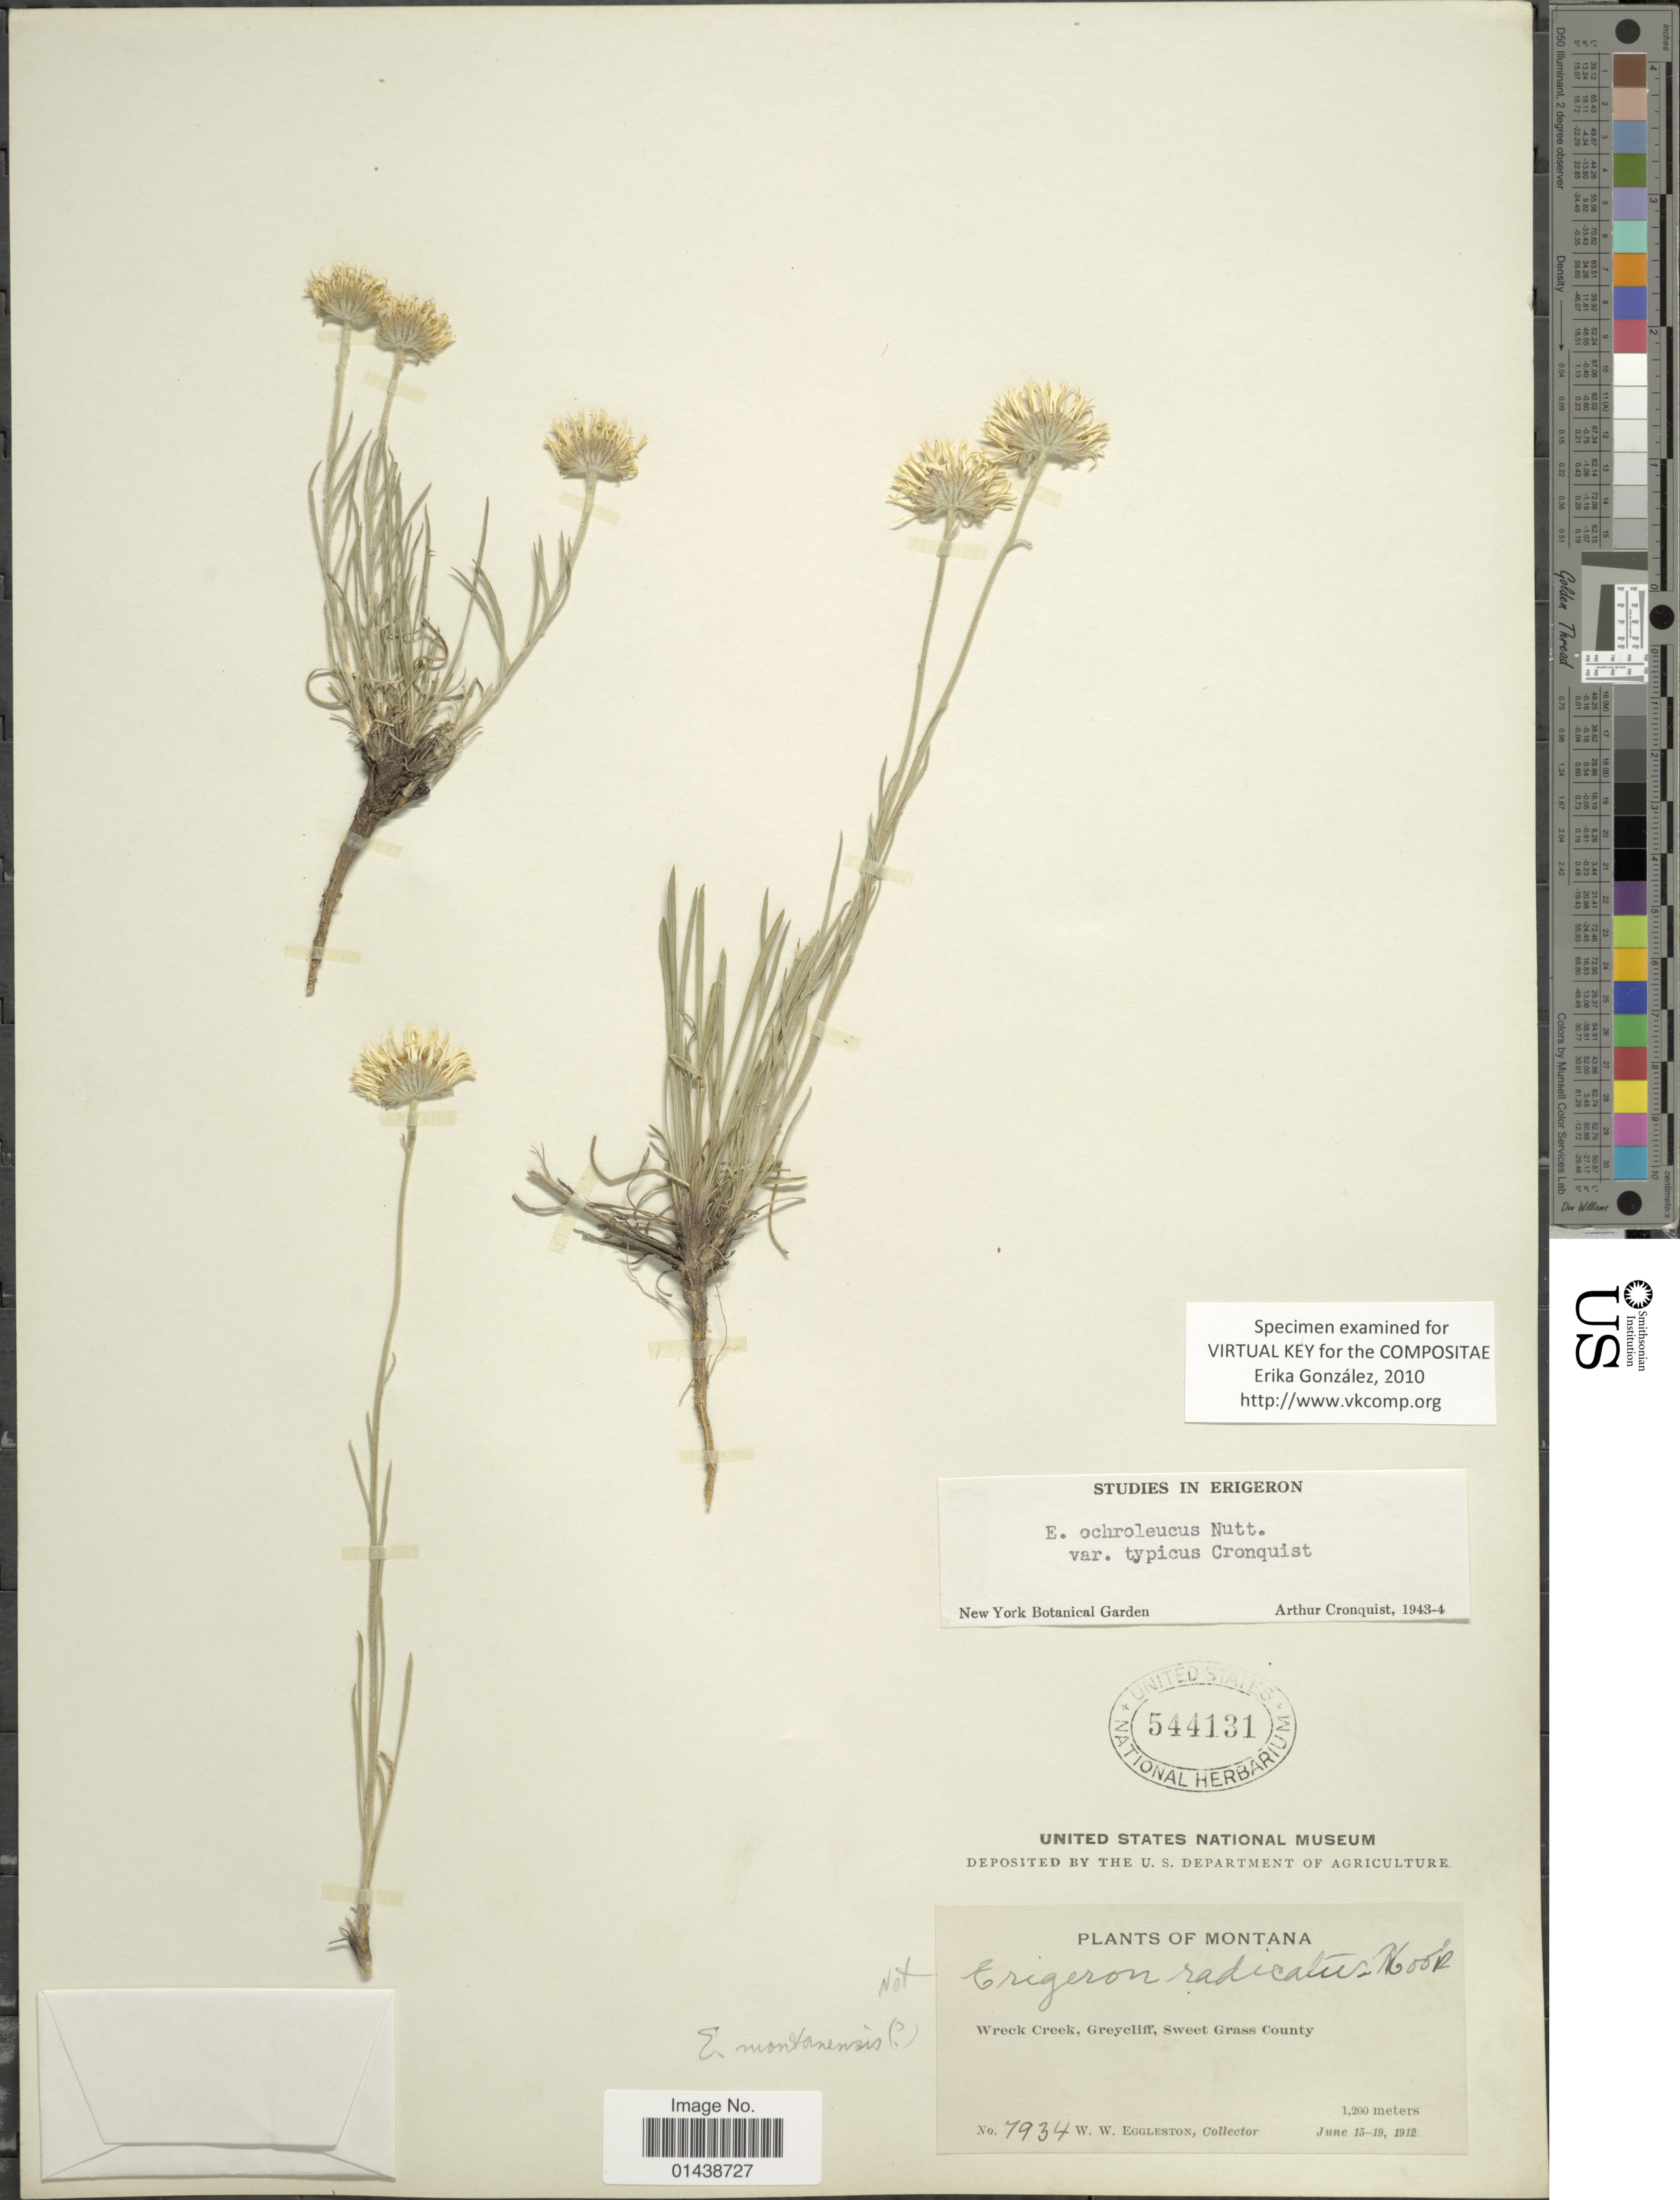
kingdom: Plantae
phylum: Tracheophyta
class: Magnoliopsida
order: Asterales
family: Asteraceae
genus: Erigeron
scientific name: Erigeron ochroleucus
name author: Nutt.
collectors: W. W. Eggleston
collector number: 7934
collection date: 1912-06-15/1912-06-19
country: United States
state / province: Montana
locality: Wreck Creek, Greycliff, Sweet Grass County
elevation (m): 1200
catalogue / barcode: US 544131